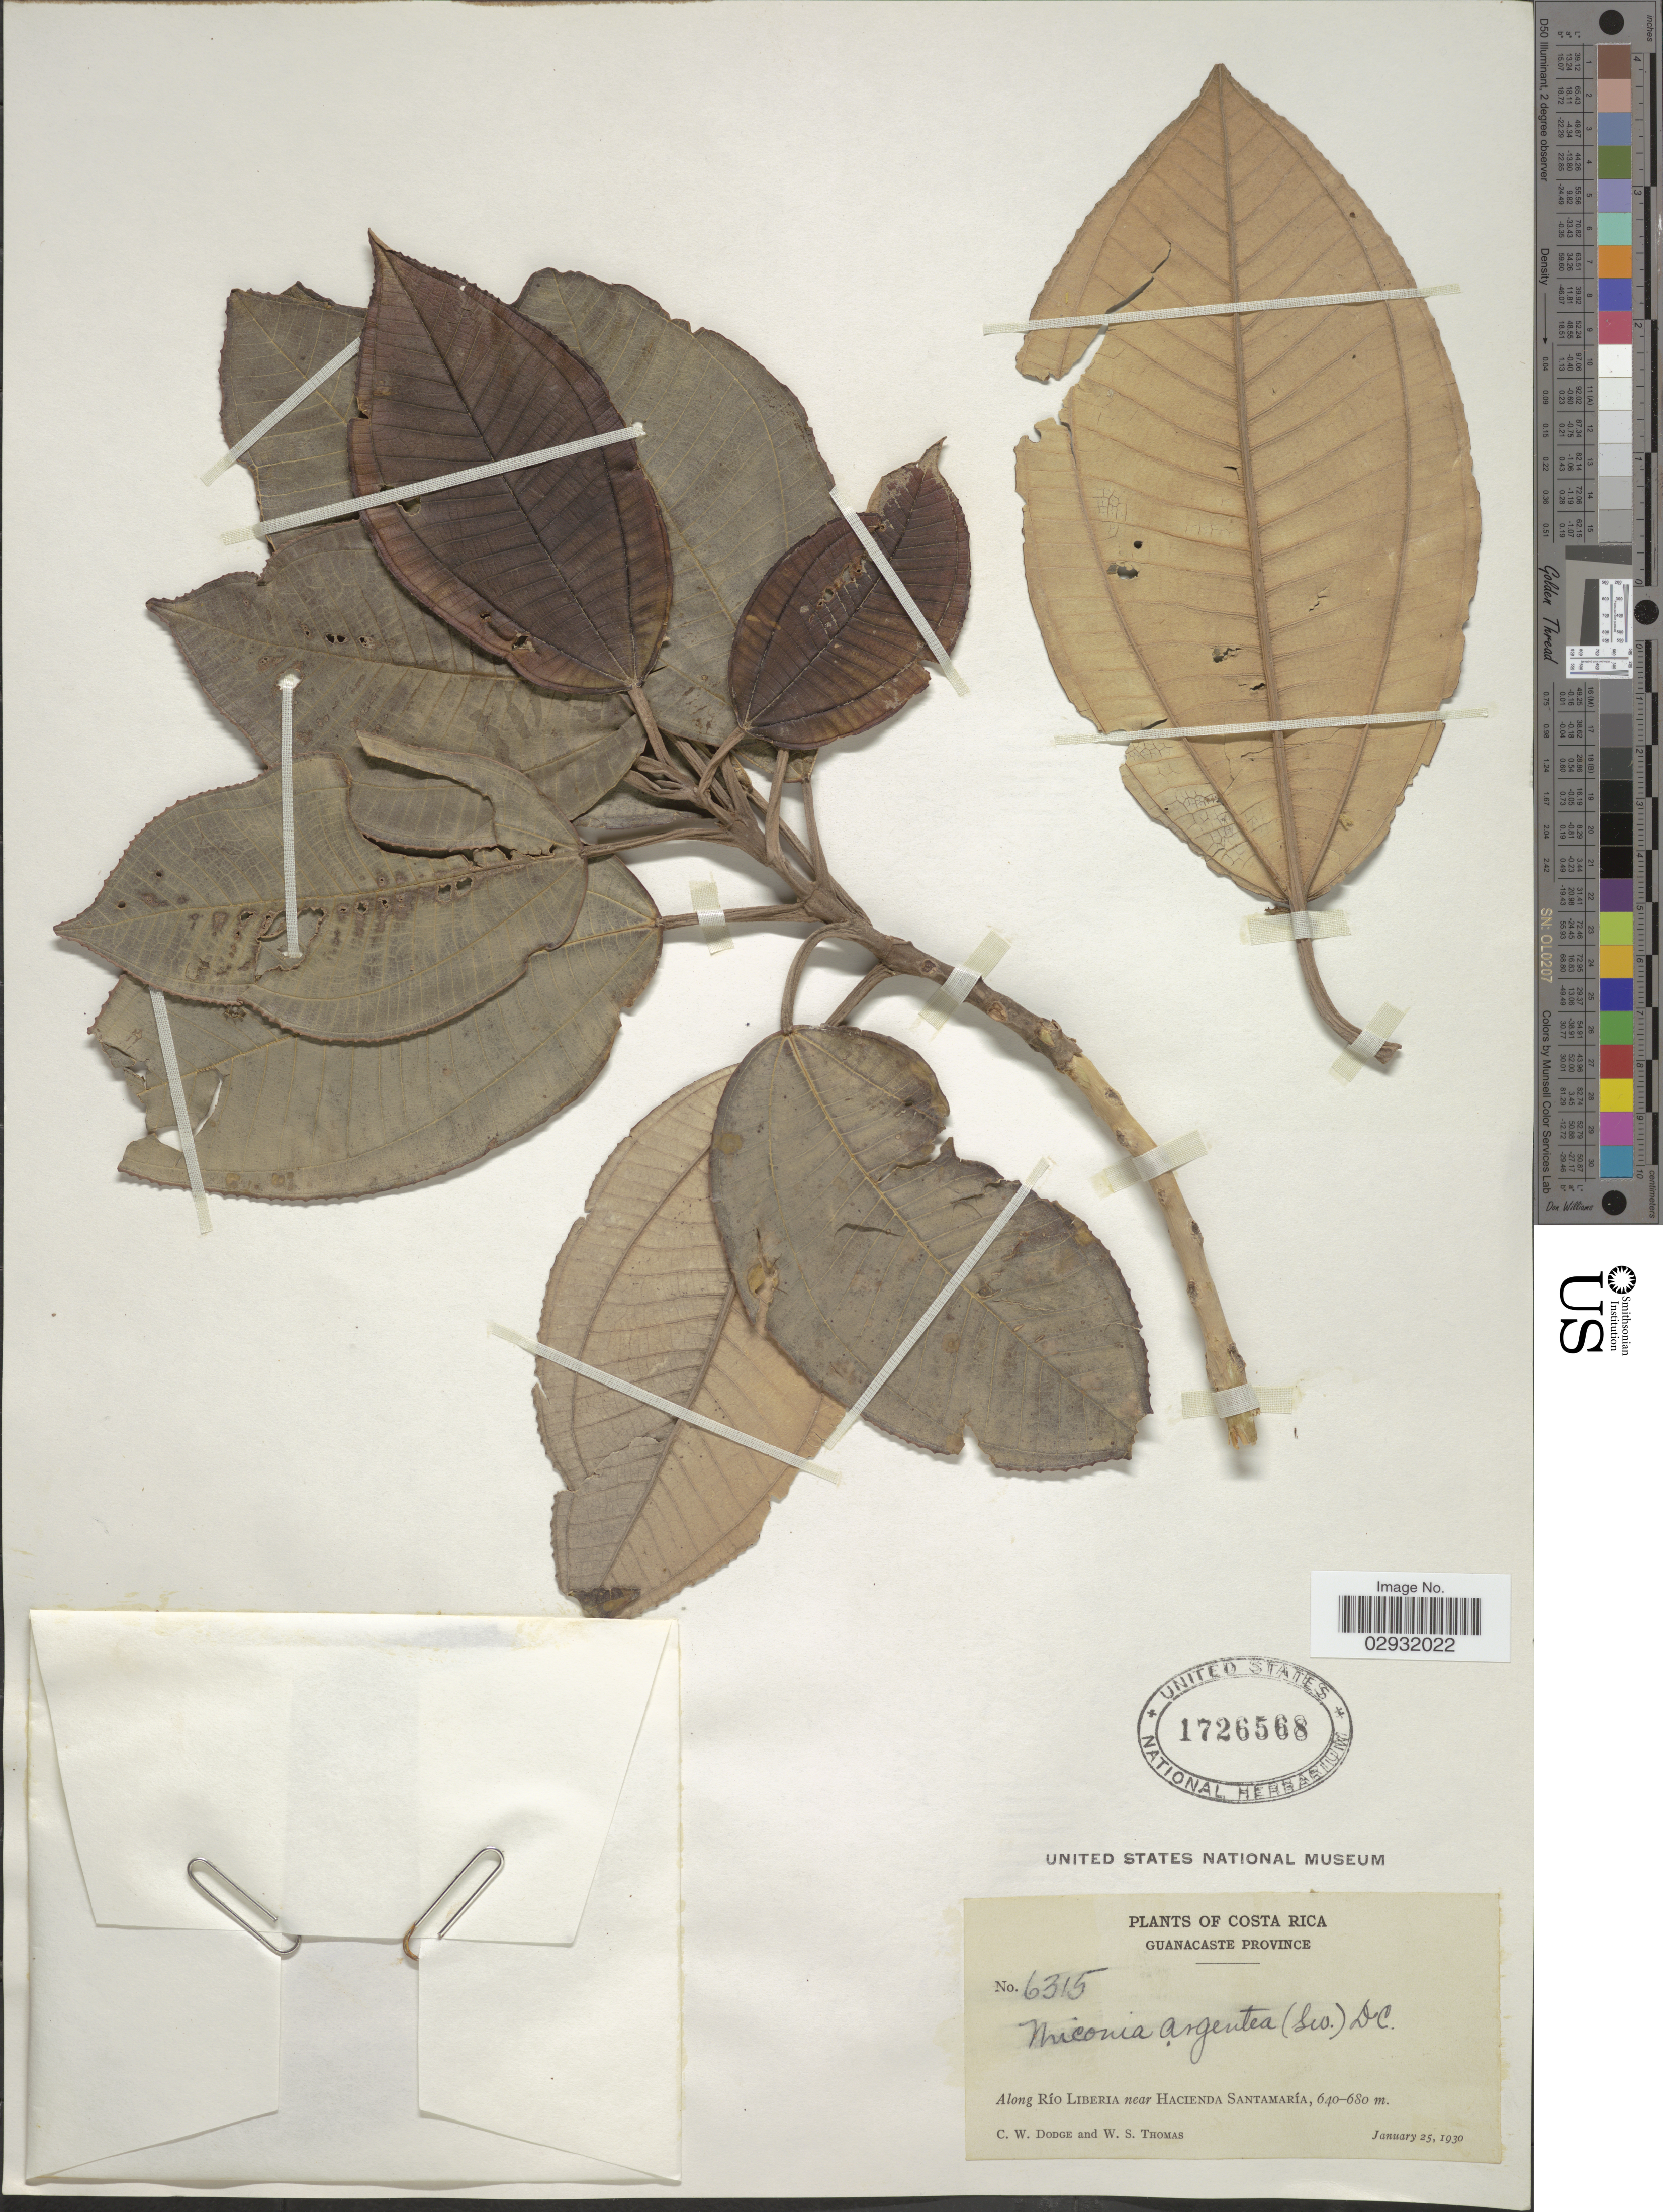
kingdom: Plantae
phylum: Tracheophyta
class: Magnoliopsida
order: Myrtales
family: Melastomataceae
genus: Miconia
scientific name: Miconia argentea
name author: (Sw.) DC.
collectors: C. Dodge & W. S. Thomas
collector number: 6315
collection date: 1930-01-25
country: Costa Rica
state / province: Guanacaste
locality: Along Río Liberia near Hacienda Santamaría.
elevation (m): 640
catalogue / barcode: US 1726568